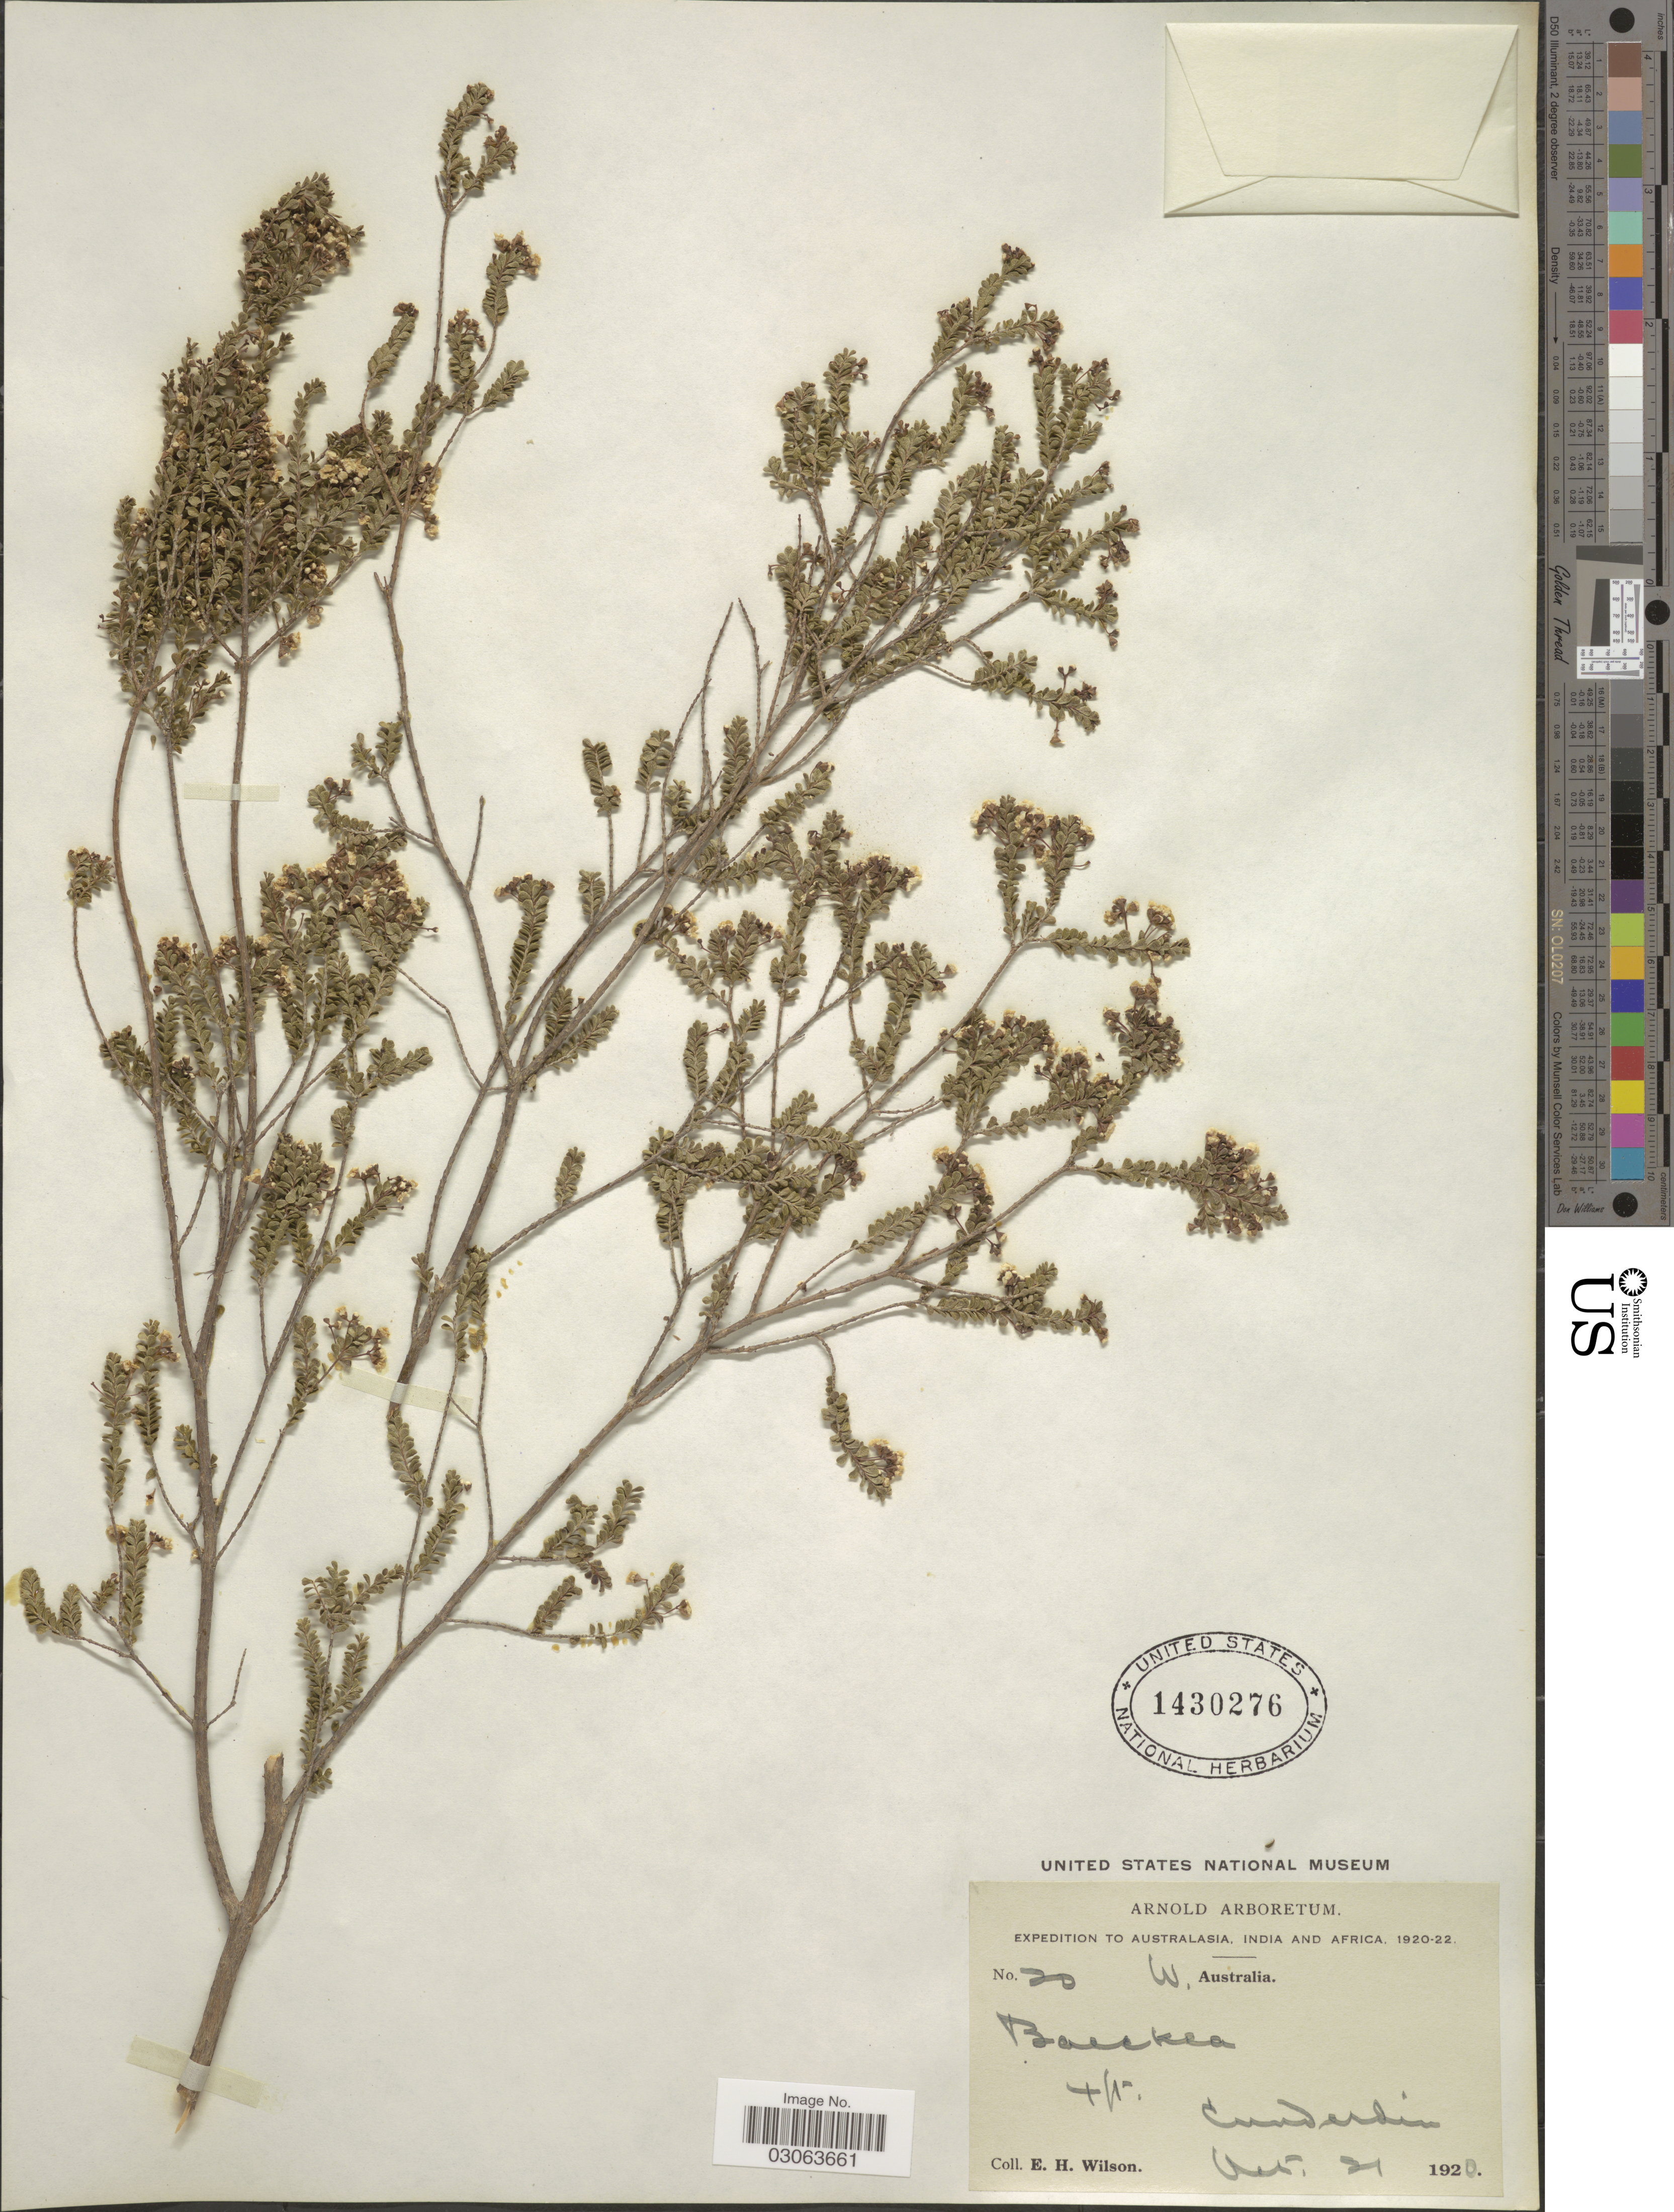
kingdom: Plantae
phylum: Tracheophyta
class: Magnoliopsida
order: Myrtales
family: Myrtaceae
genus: Baeckea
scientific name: Baeckea sp.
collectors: E. Wilson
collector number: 20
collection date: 1920-10-21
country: Australia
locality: W. Australia. Cunderdin.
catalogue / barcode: US 1430276